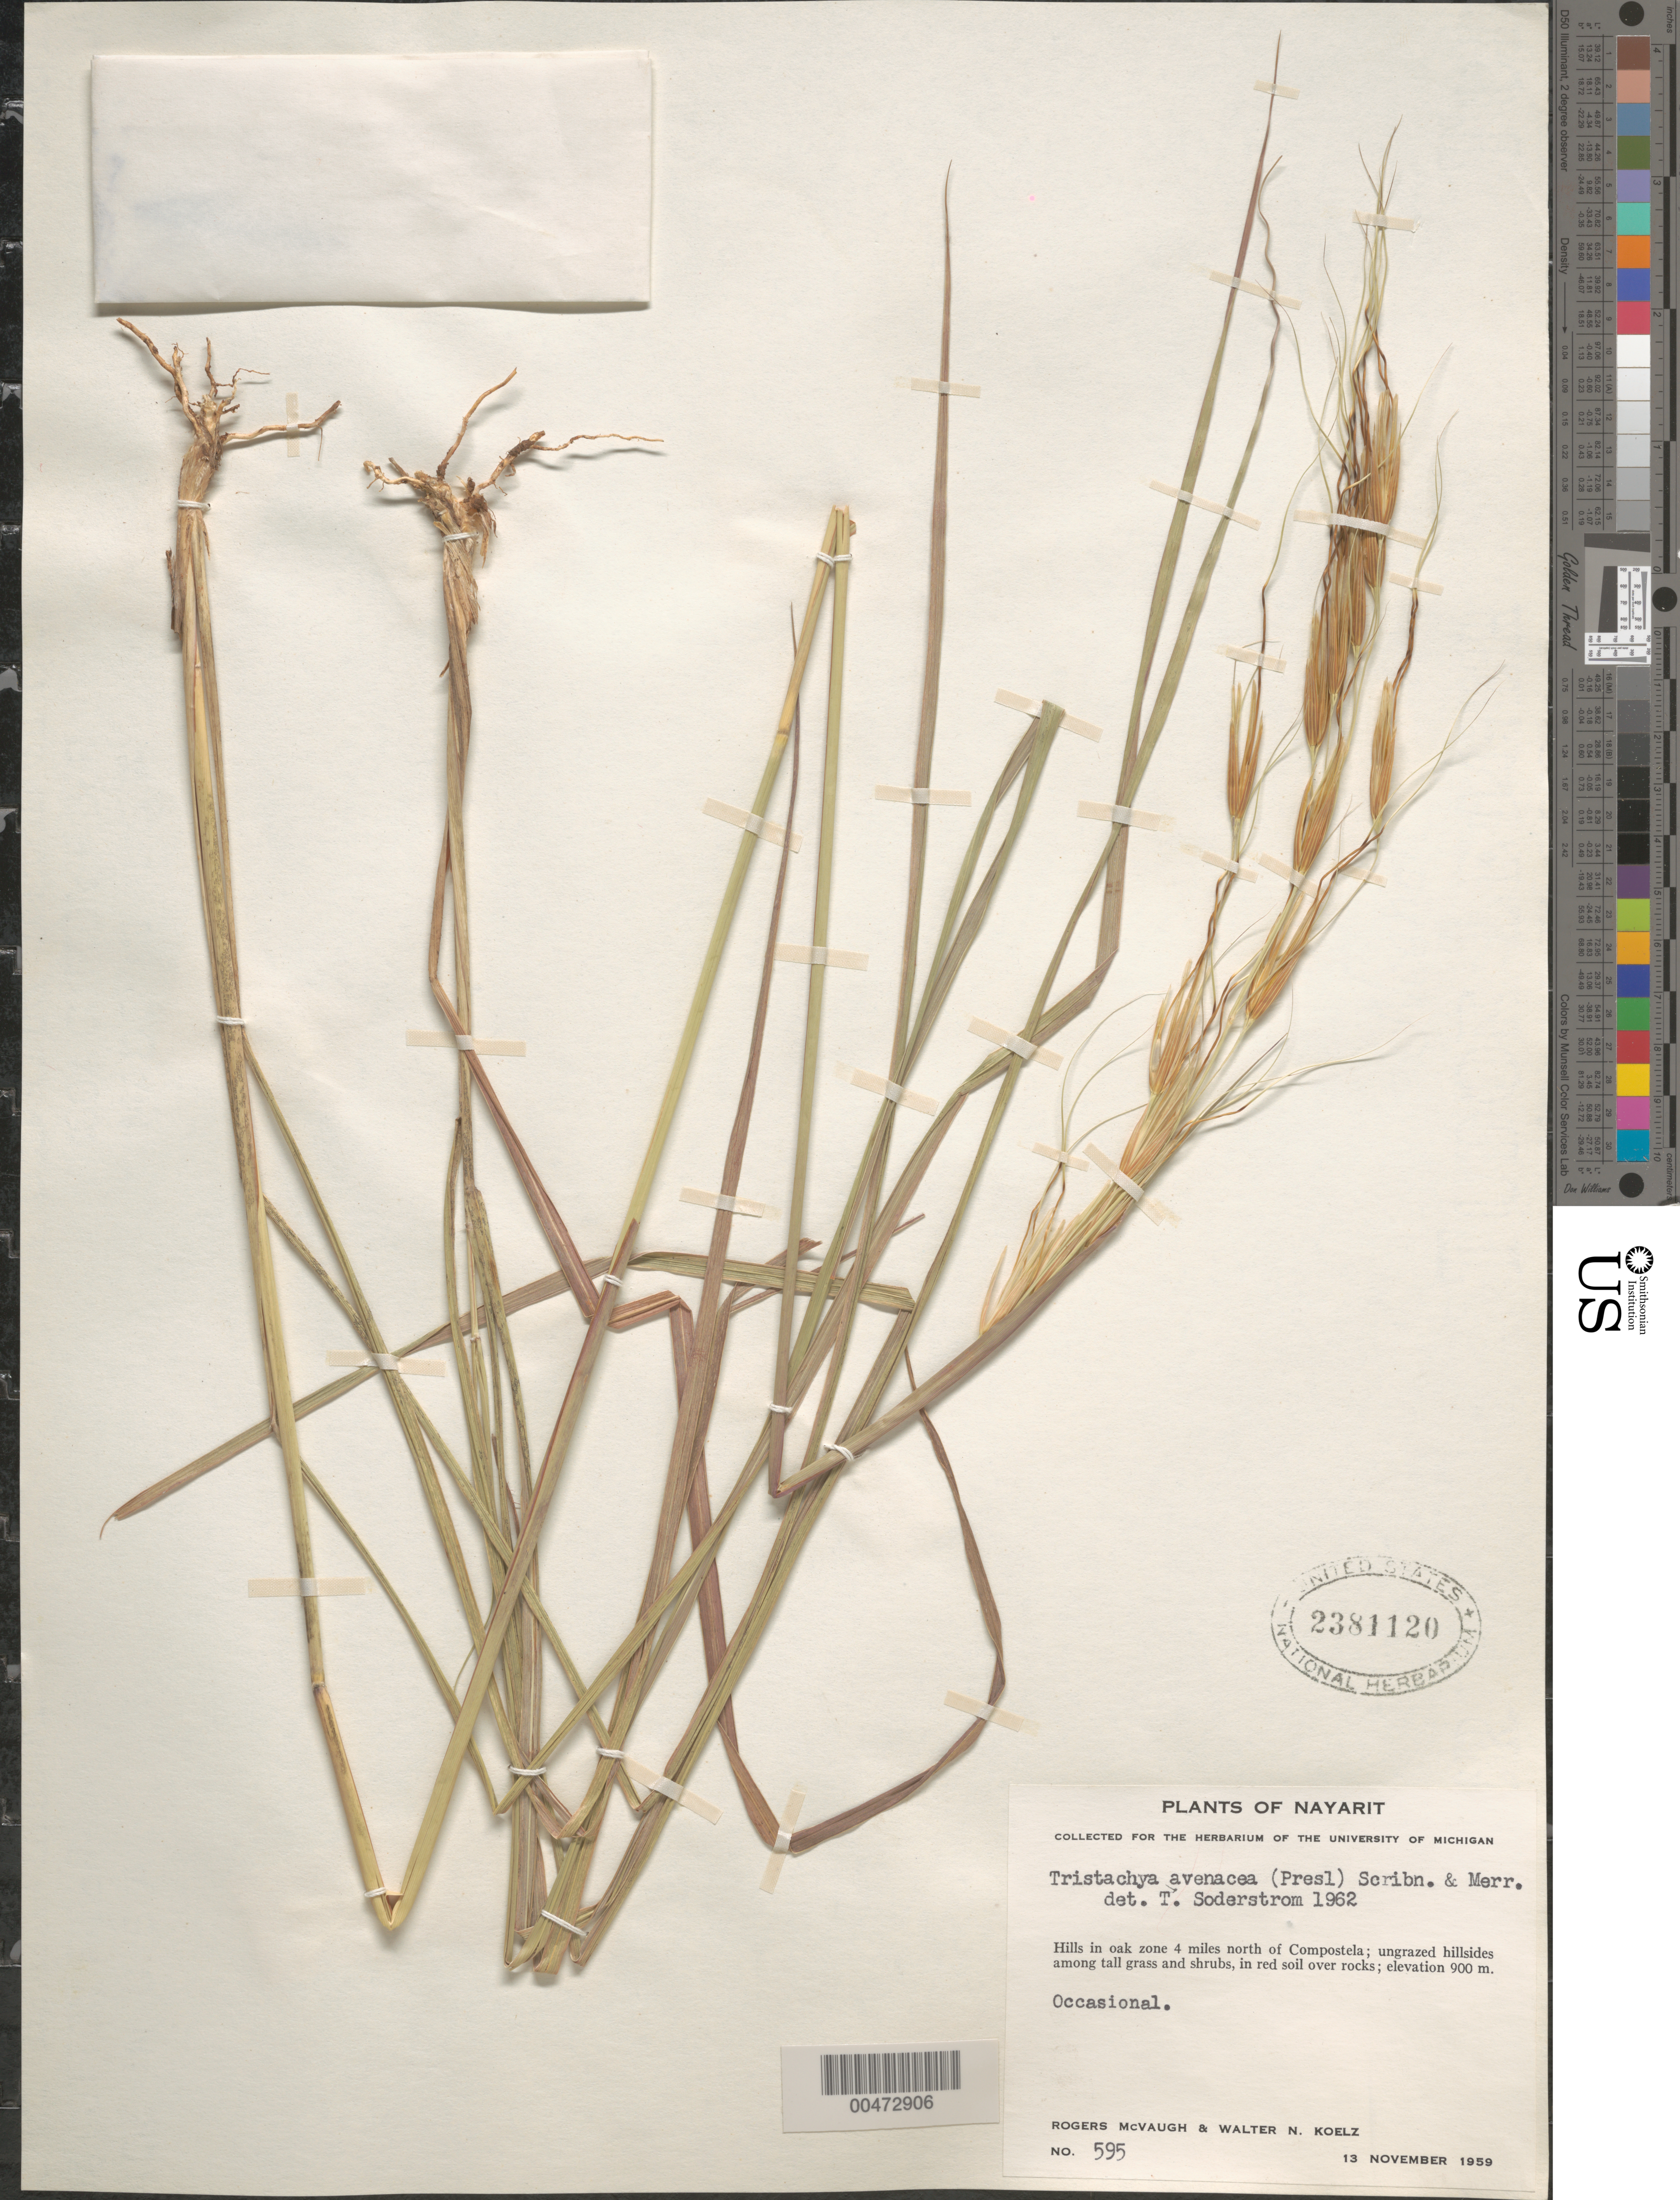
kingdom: Plantae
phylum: Tracheophyta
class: Liliopsida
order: Poales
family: Poaceae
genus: Tristachya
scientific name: Tristachya avenacea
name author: Scribn. & Merr.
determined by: Soderstrom, T. R.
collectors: R. McVaugh & W. N. Koelz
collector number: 595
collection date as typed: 13 Nov 1959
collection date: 1959-11-13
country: Mexico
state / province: Nayarit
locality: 4 mi N of Compostela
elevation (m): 900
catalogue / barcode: US 2381120